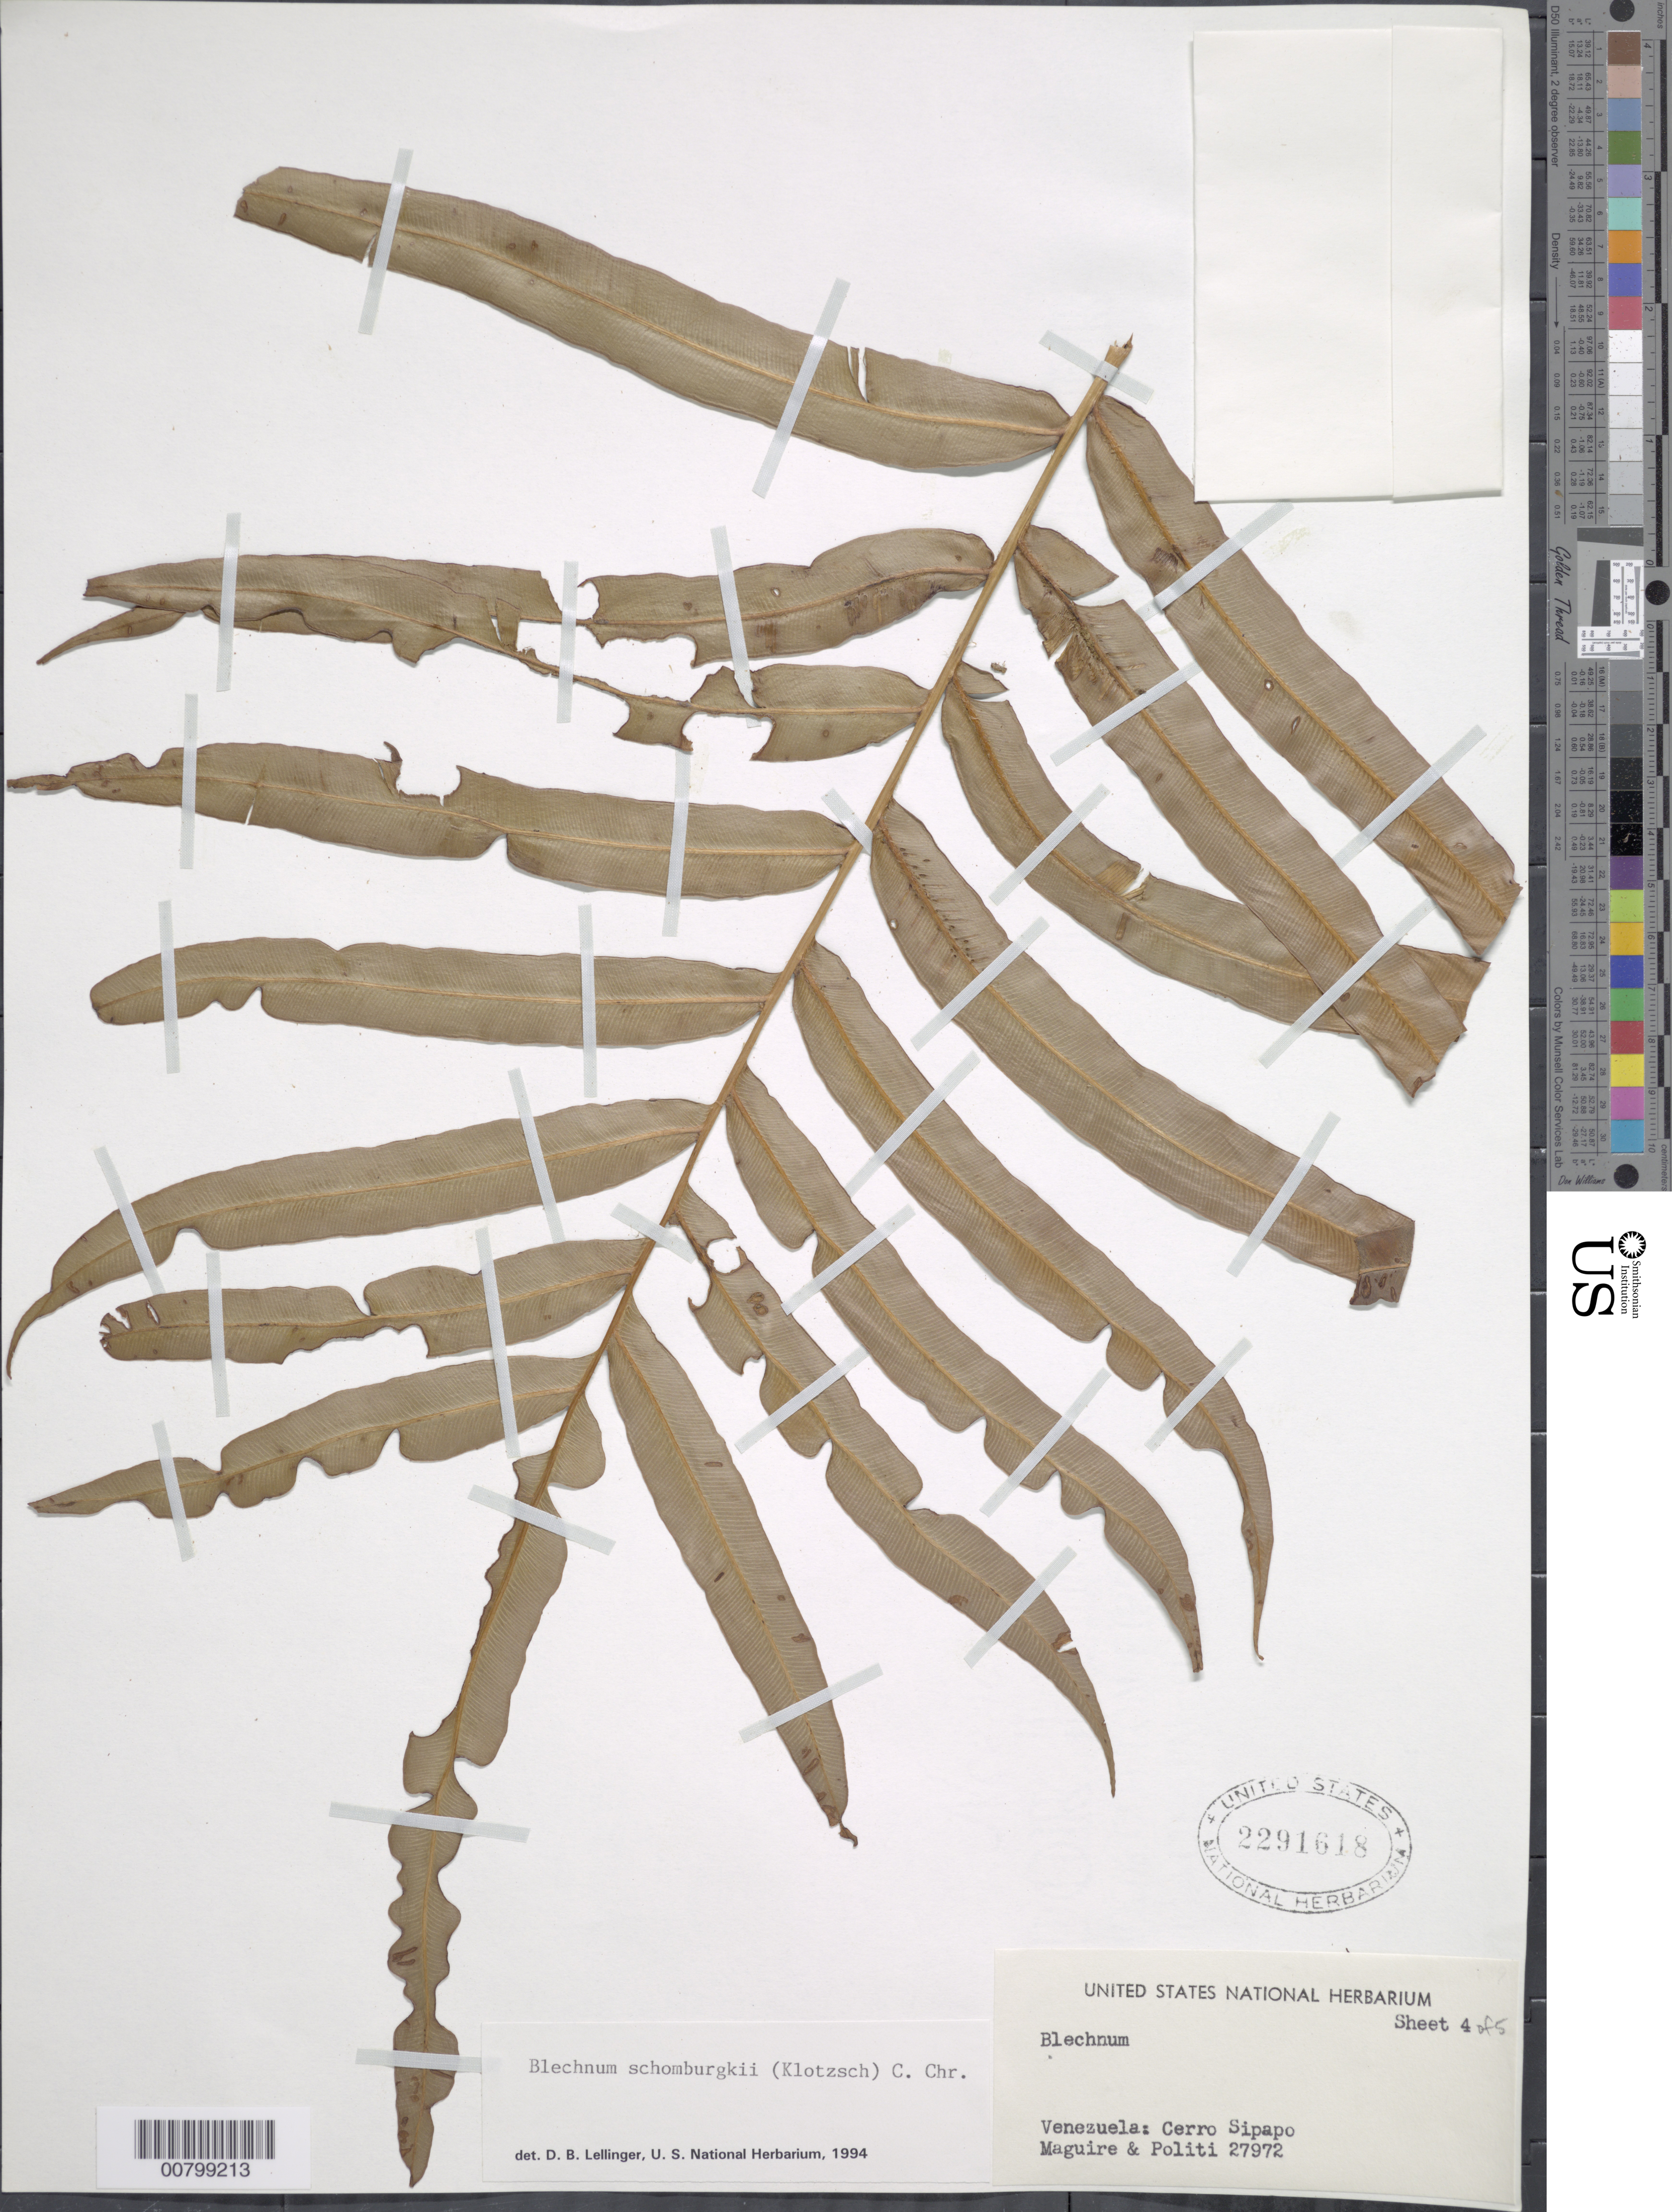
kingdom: Plantae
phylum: Tracheophyta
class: Polypodiopsida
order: Polypodiales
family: Blechnaceae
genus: Blechnum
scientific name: Blechnum schomburgkii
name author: (Klotzsch) C. Chr.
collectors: Maguire, -- & Politi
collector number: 27972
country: Venezuela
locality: Cerro Sipapo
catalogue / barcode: US 2291618